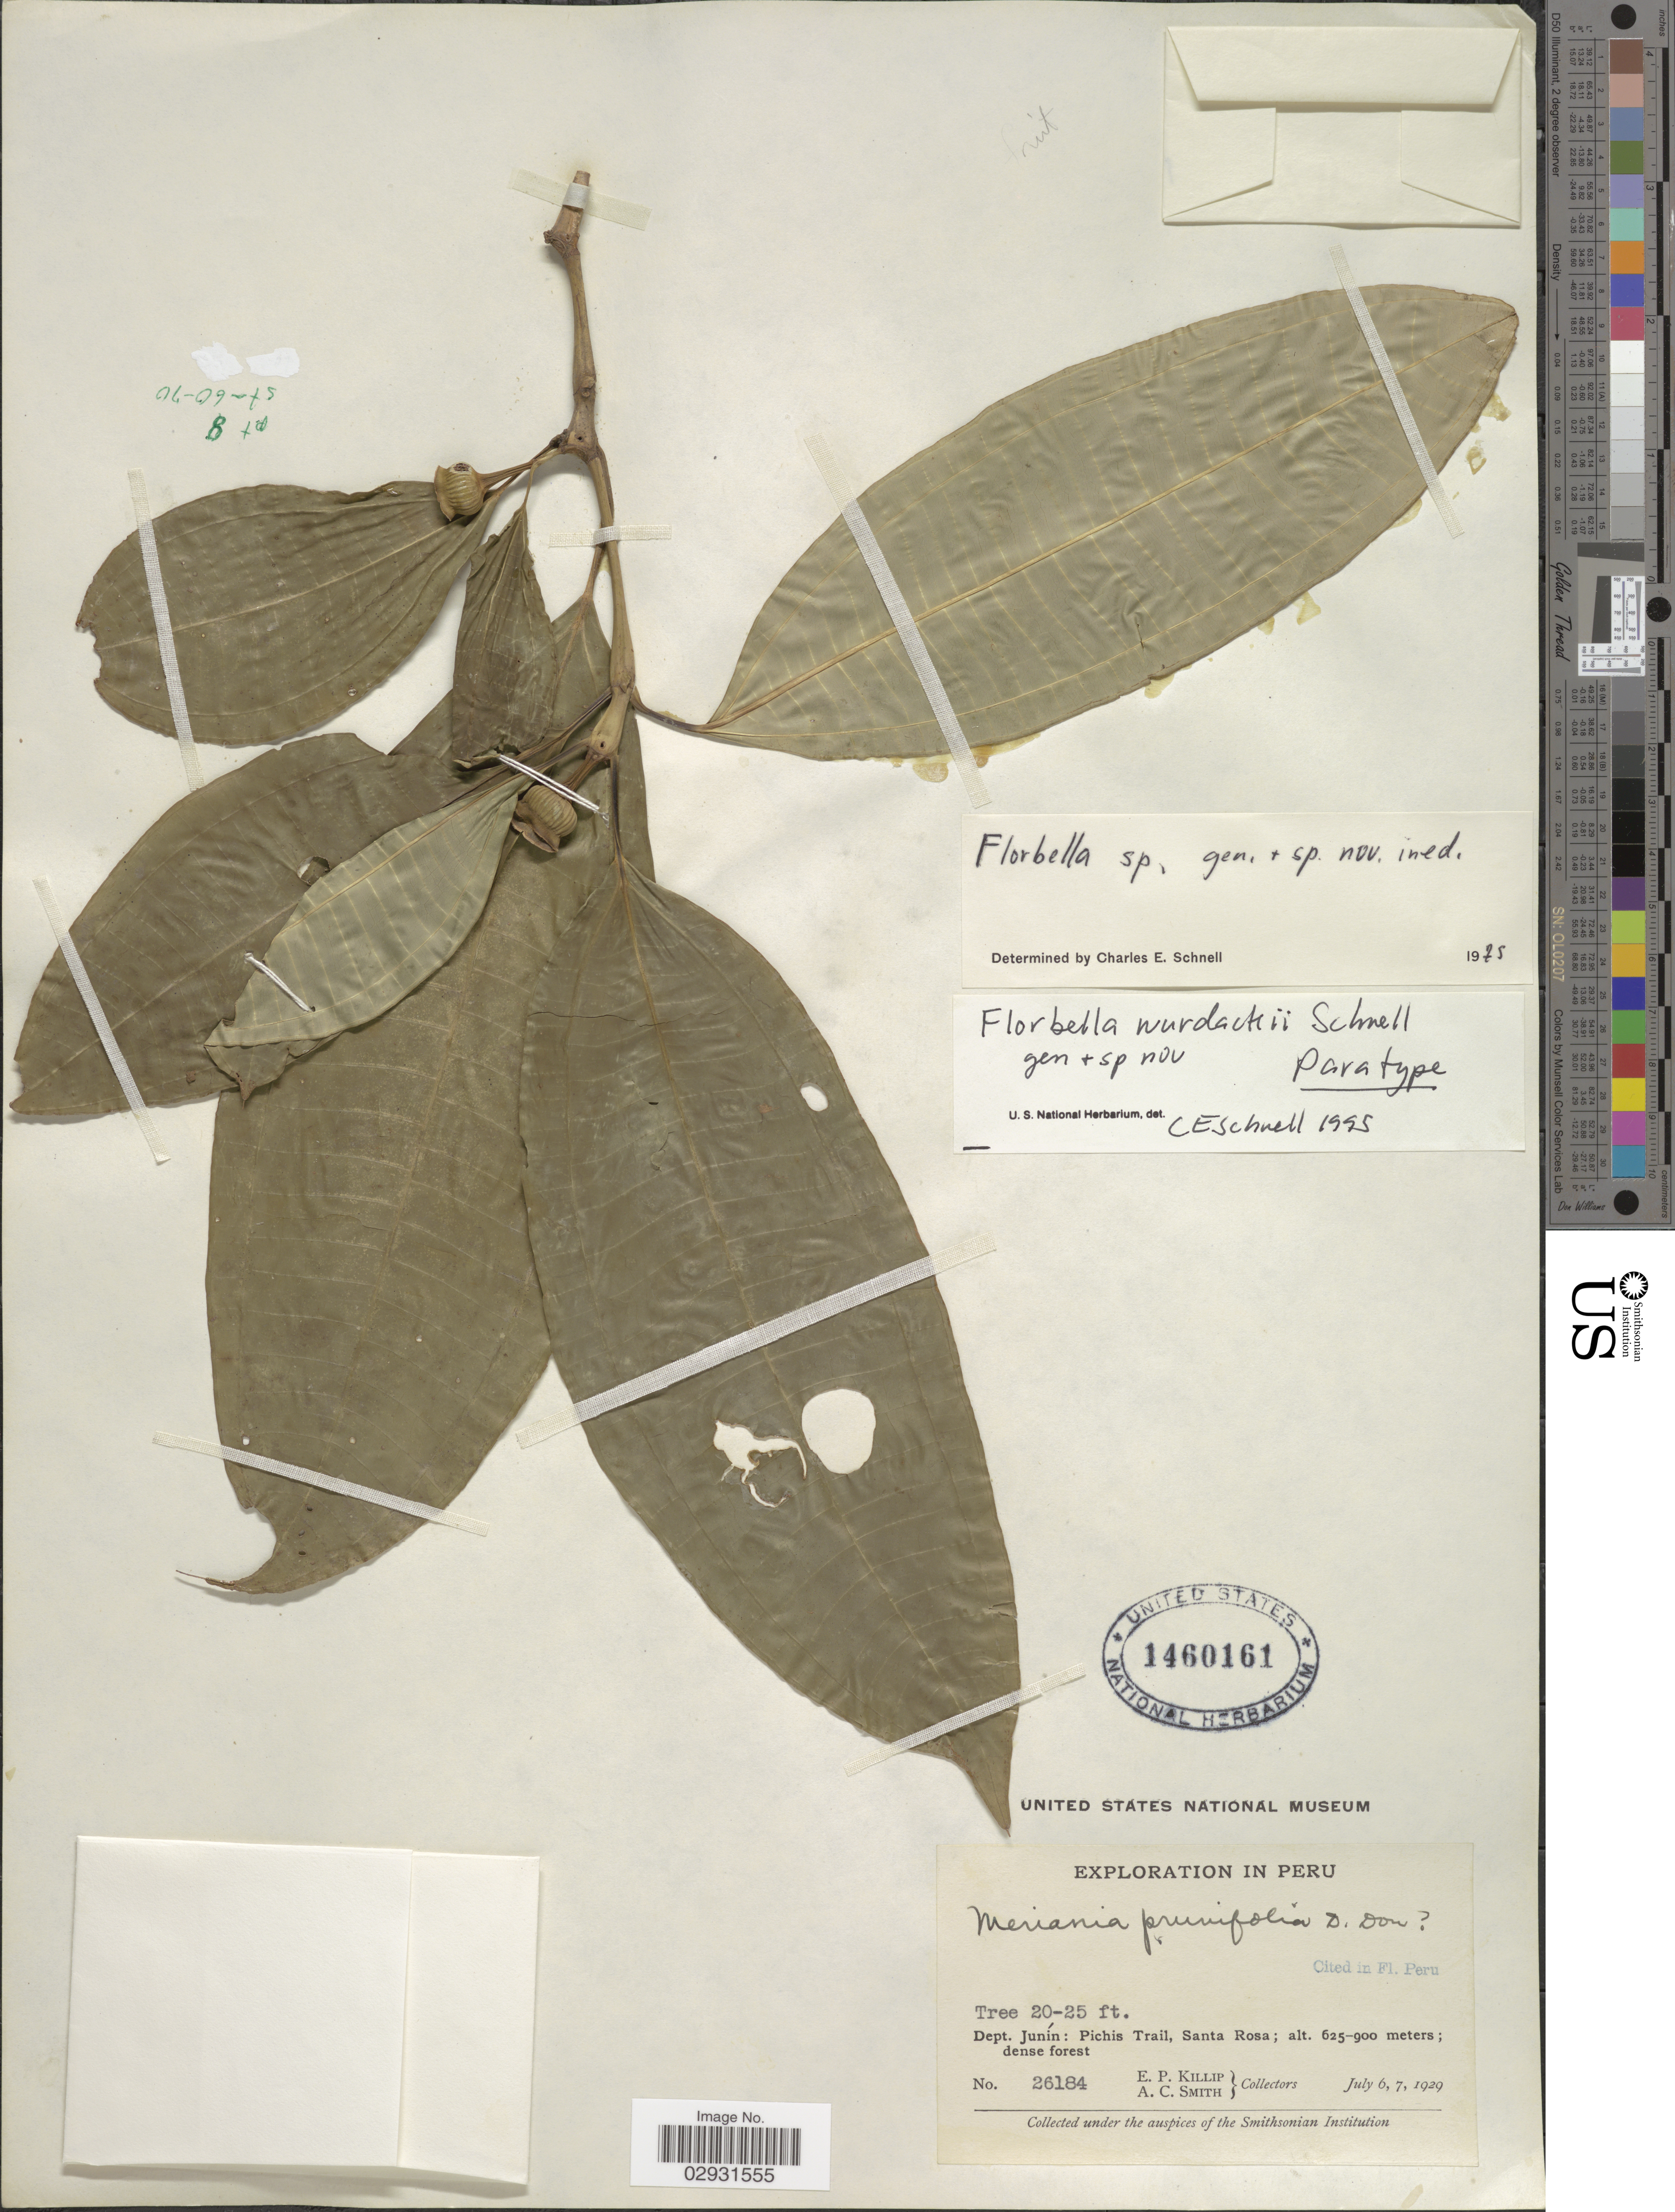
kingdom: Plantae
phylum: Tracheophyta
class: Magnoliopsida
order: Myrtales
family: Melastomataceae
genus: Miconia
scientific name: Miconia florbella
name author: C.E. Schnell ex Michelang. & R. Goldenb.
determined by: Michelangeli, F. A.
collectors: E. P. Killip & A. C. Smith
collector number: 26184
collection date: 1929-07-06/1929-07-07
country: Peru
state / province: Junín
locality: Dept. Junín: Pichis Trail, Santa Rosa.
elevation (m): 625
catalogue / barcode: US 1460161